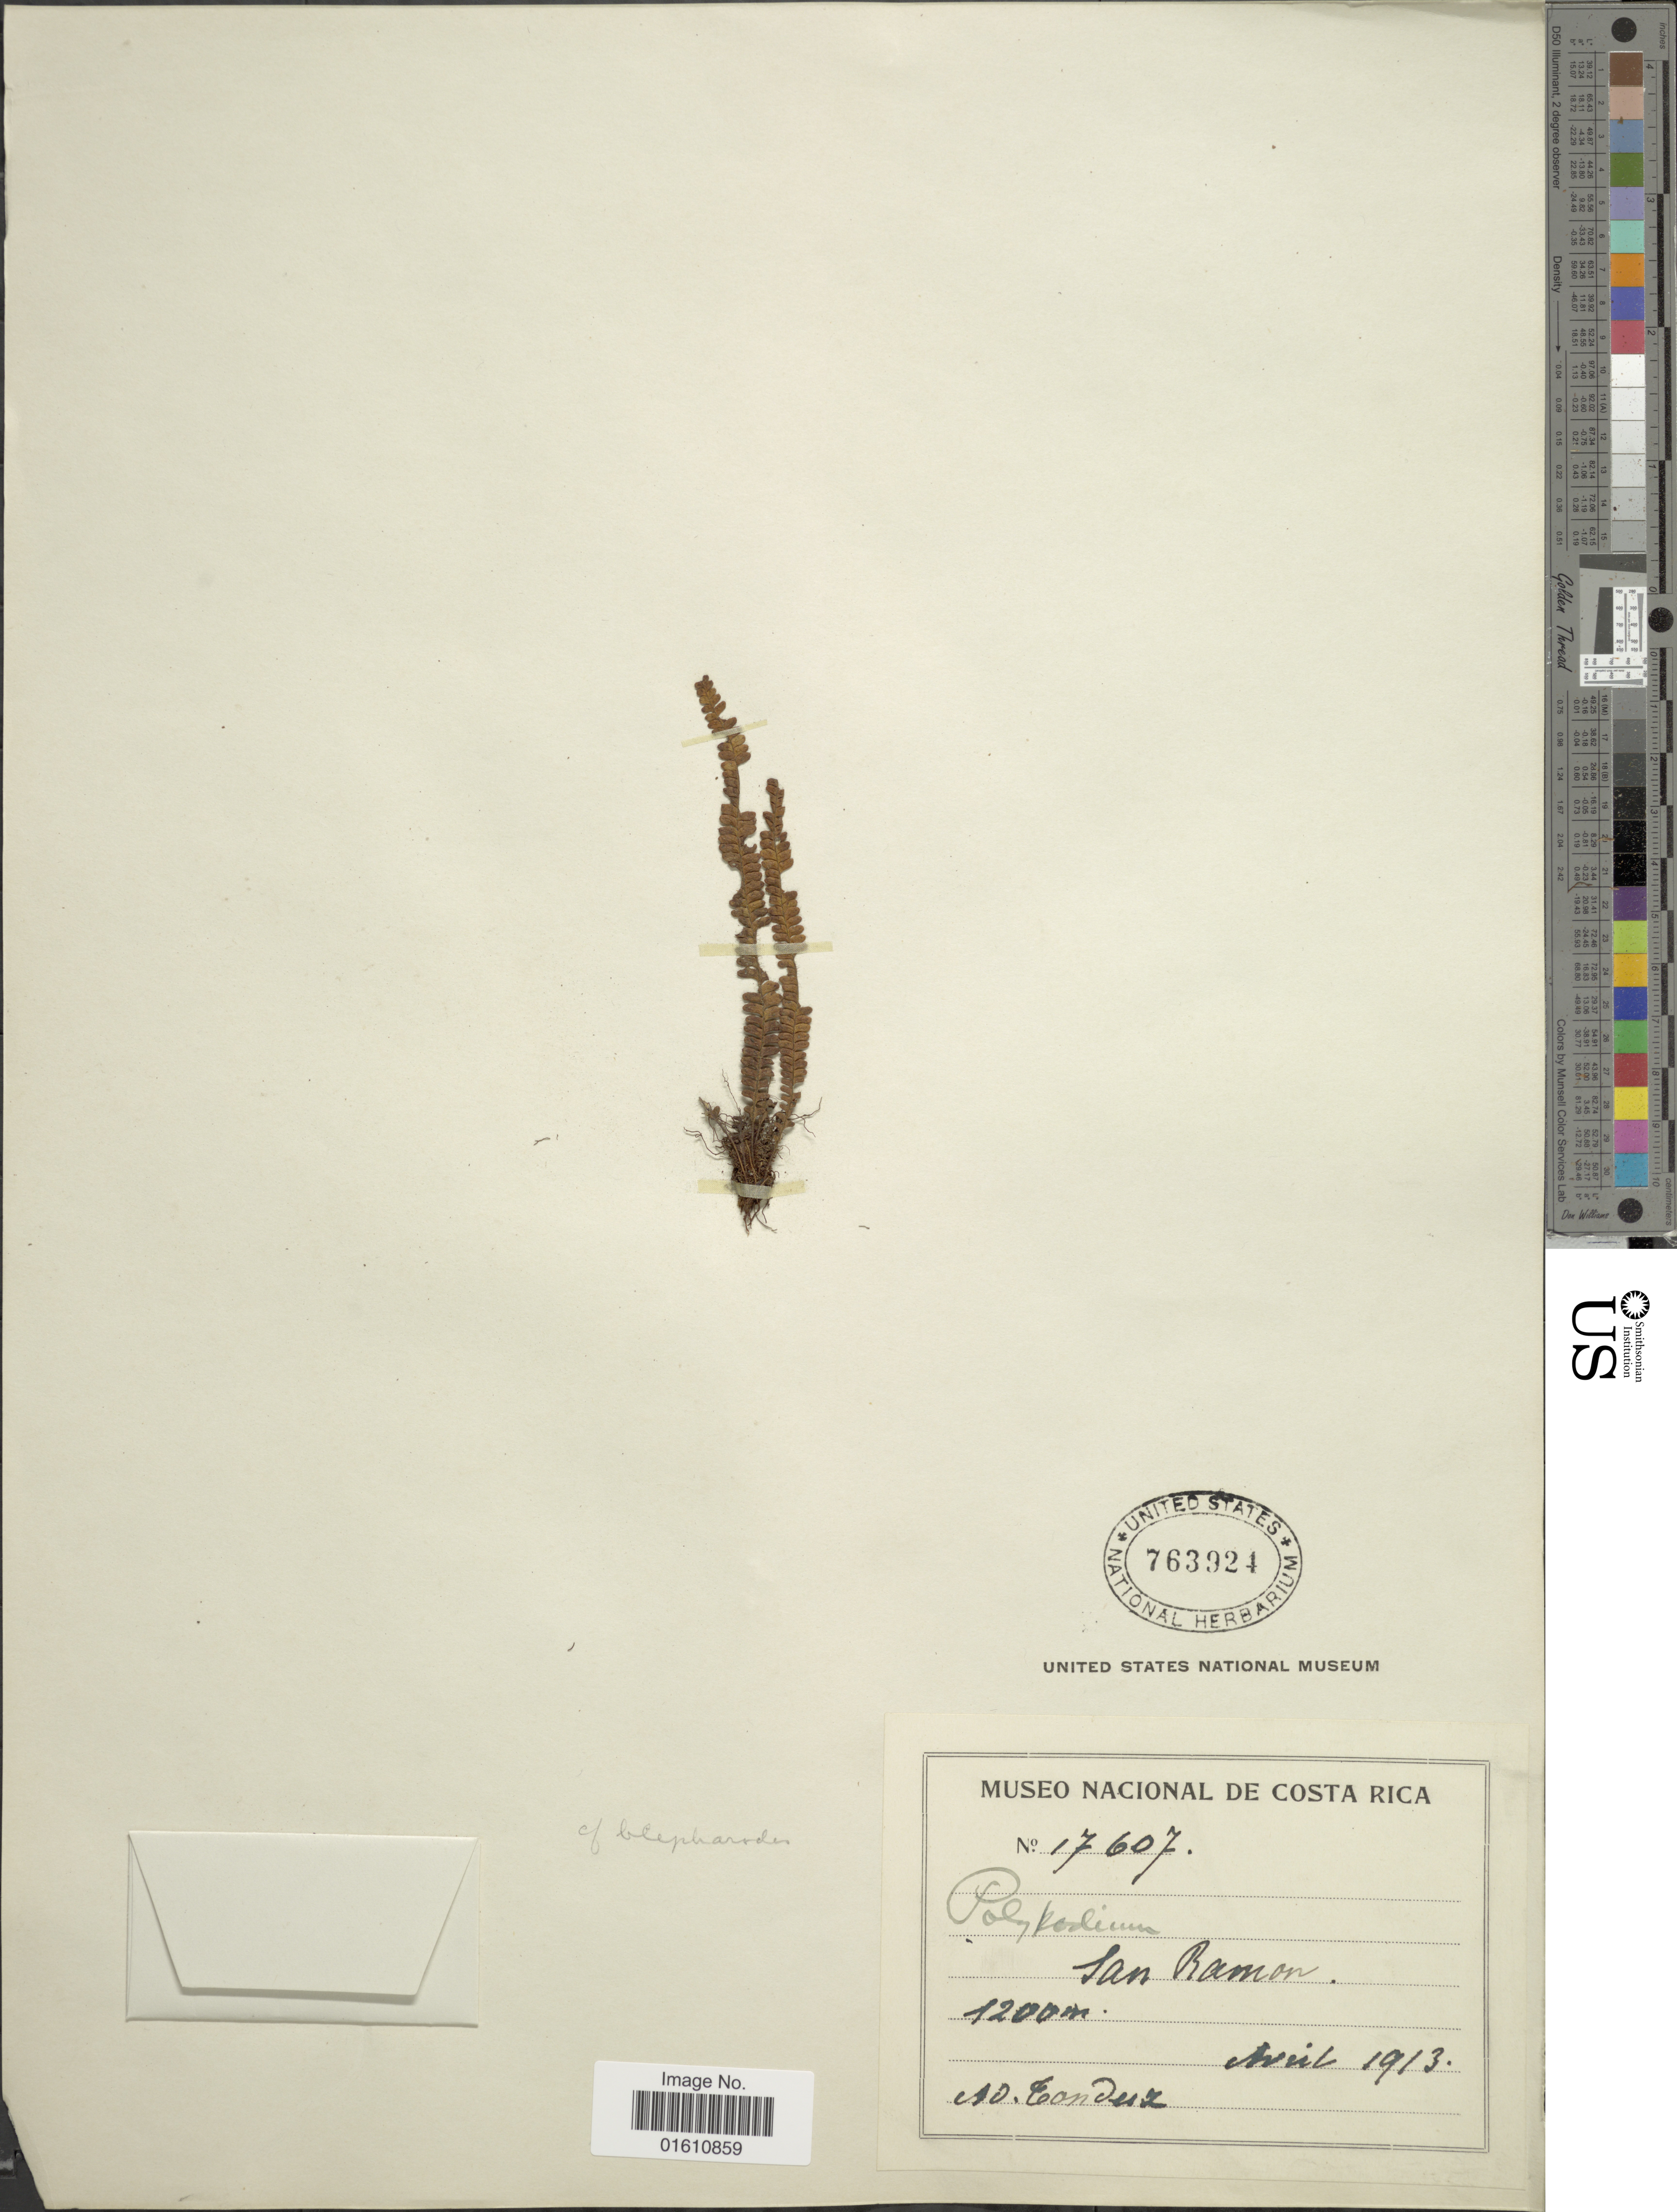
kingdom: Plantae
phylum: Tracheophyta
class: Polypodiopsida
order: Polypodiales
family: Polypodiaceae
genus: Moranopteris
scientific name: Moranopteris taenifolia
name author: (Jenman) R. Y. Hirai & J. Prado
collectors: A. Tonduz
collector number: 17607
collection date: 1913-04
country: Costa Rica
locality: San Ramon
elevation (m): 1200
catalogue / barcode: US 763924